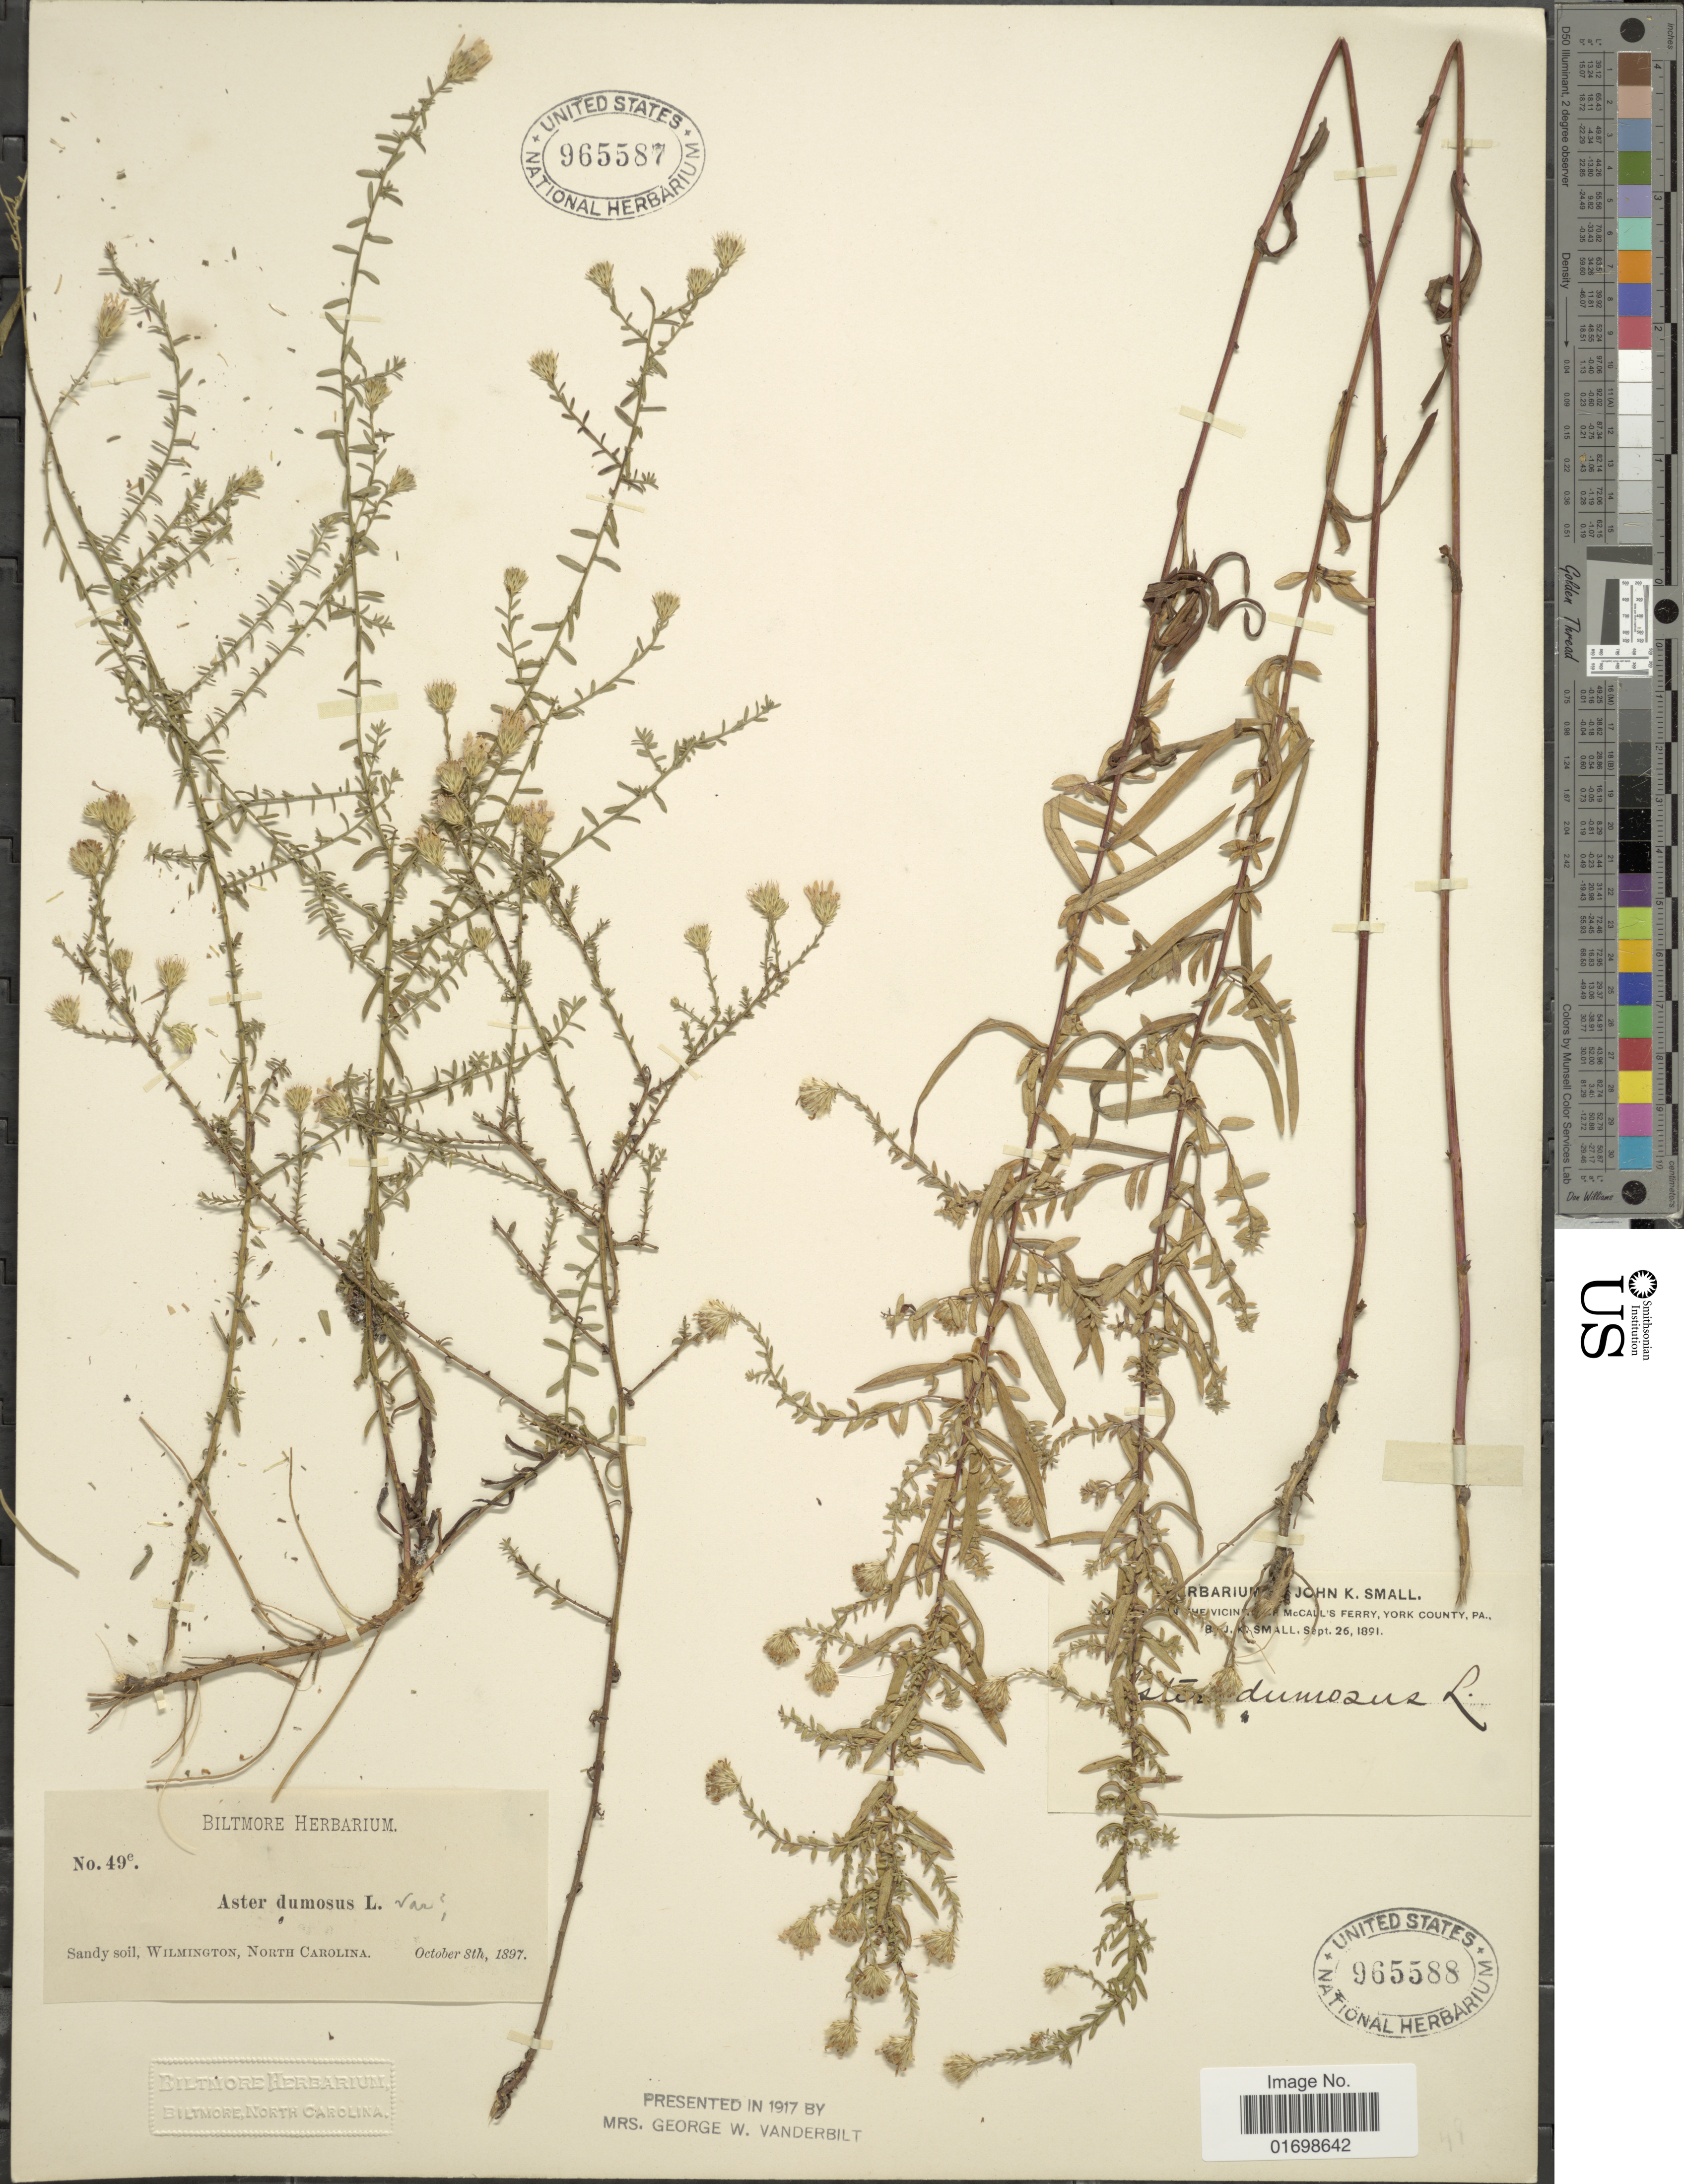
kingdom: Plantae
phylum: Tracheophyta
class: Magnoliopsida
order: Asterales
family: Asteraceae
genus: Symphyotrichum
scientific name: Symphyotrichum dumosum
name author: (L.) G.L. Nesom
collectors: J. K. Small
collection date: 1891-09-26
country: United States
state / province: Pennsylvania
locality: The Vicinity of McCall's Ferry, York County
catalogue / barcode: US 965588-2